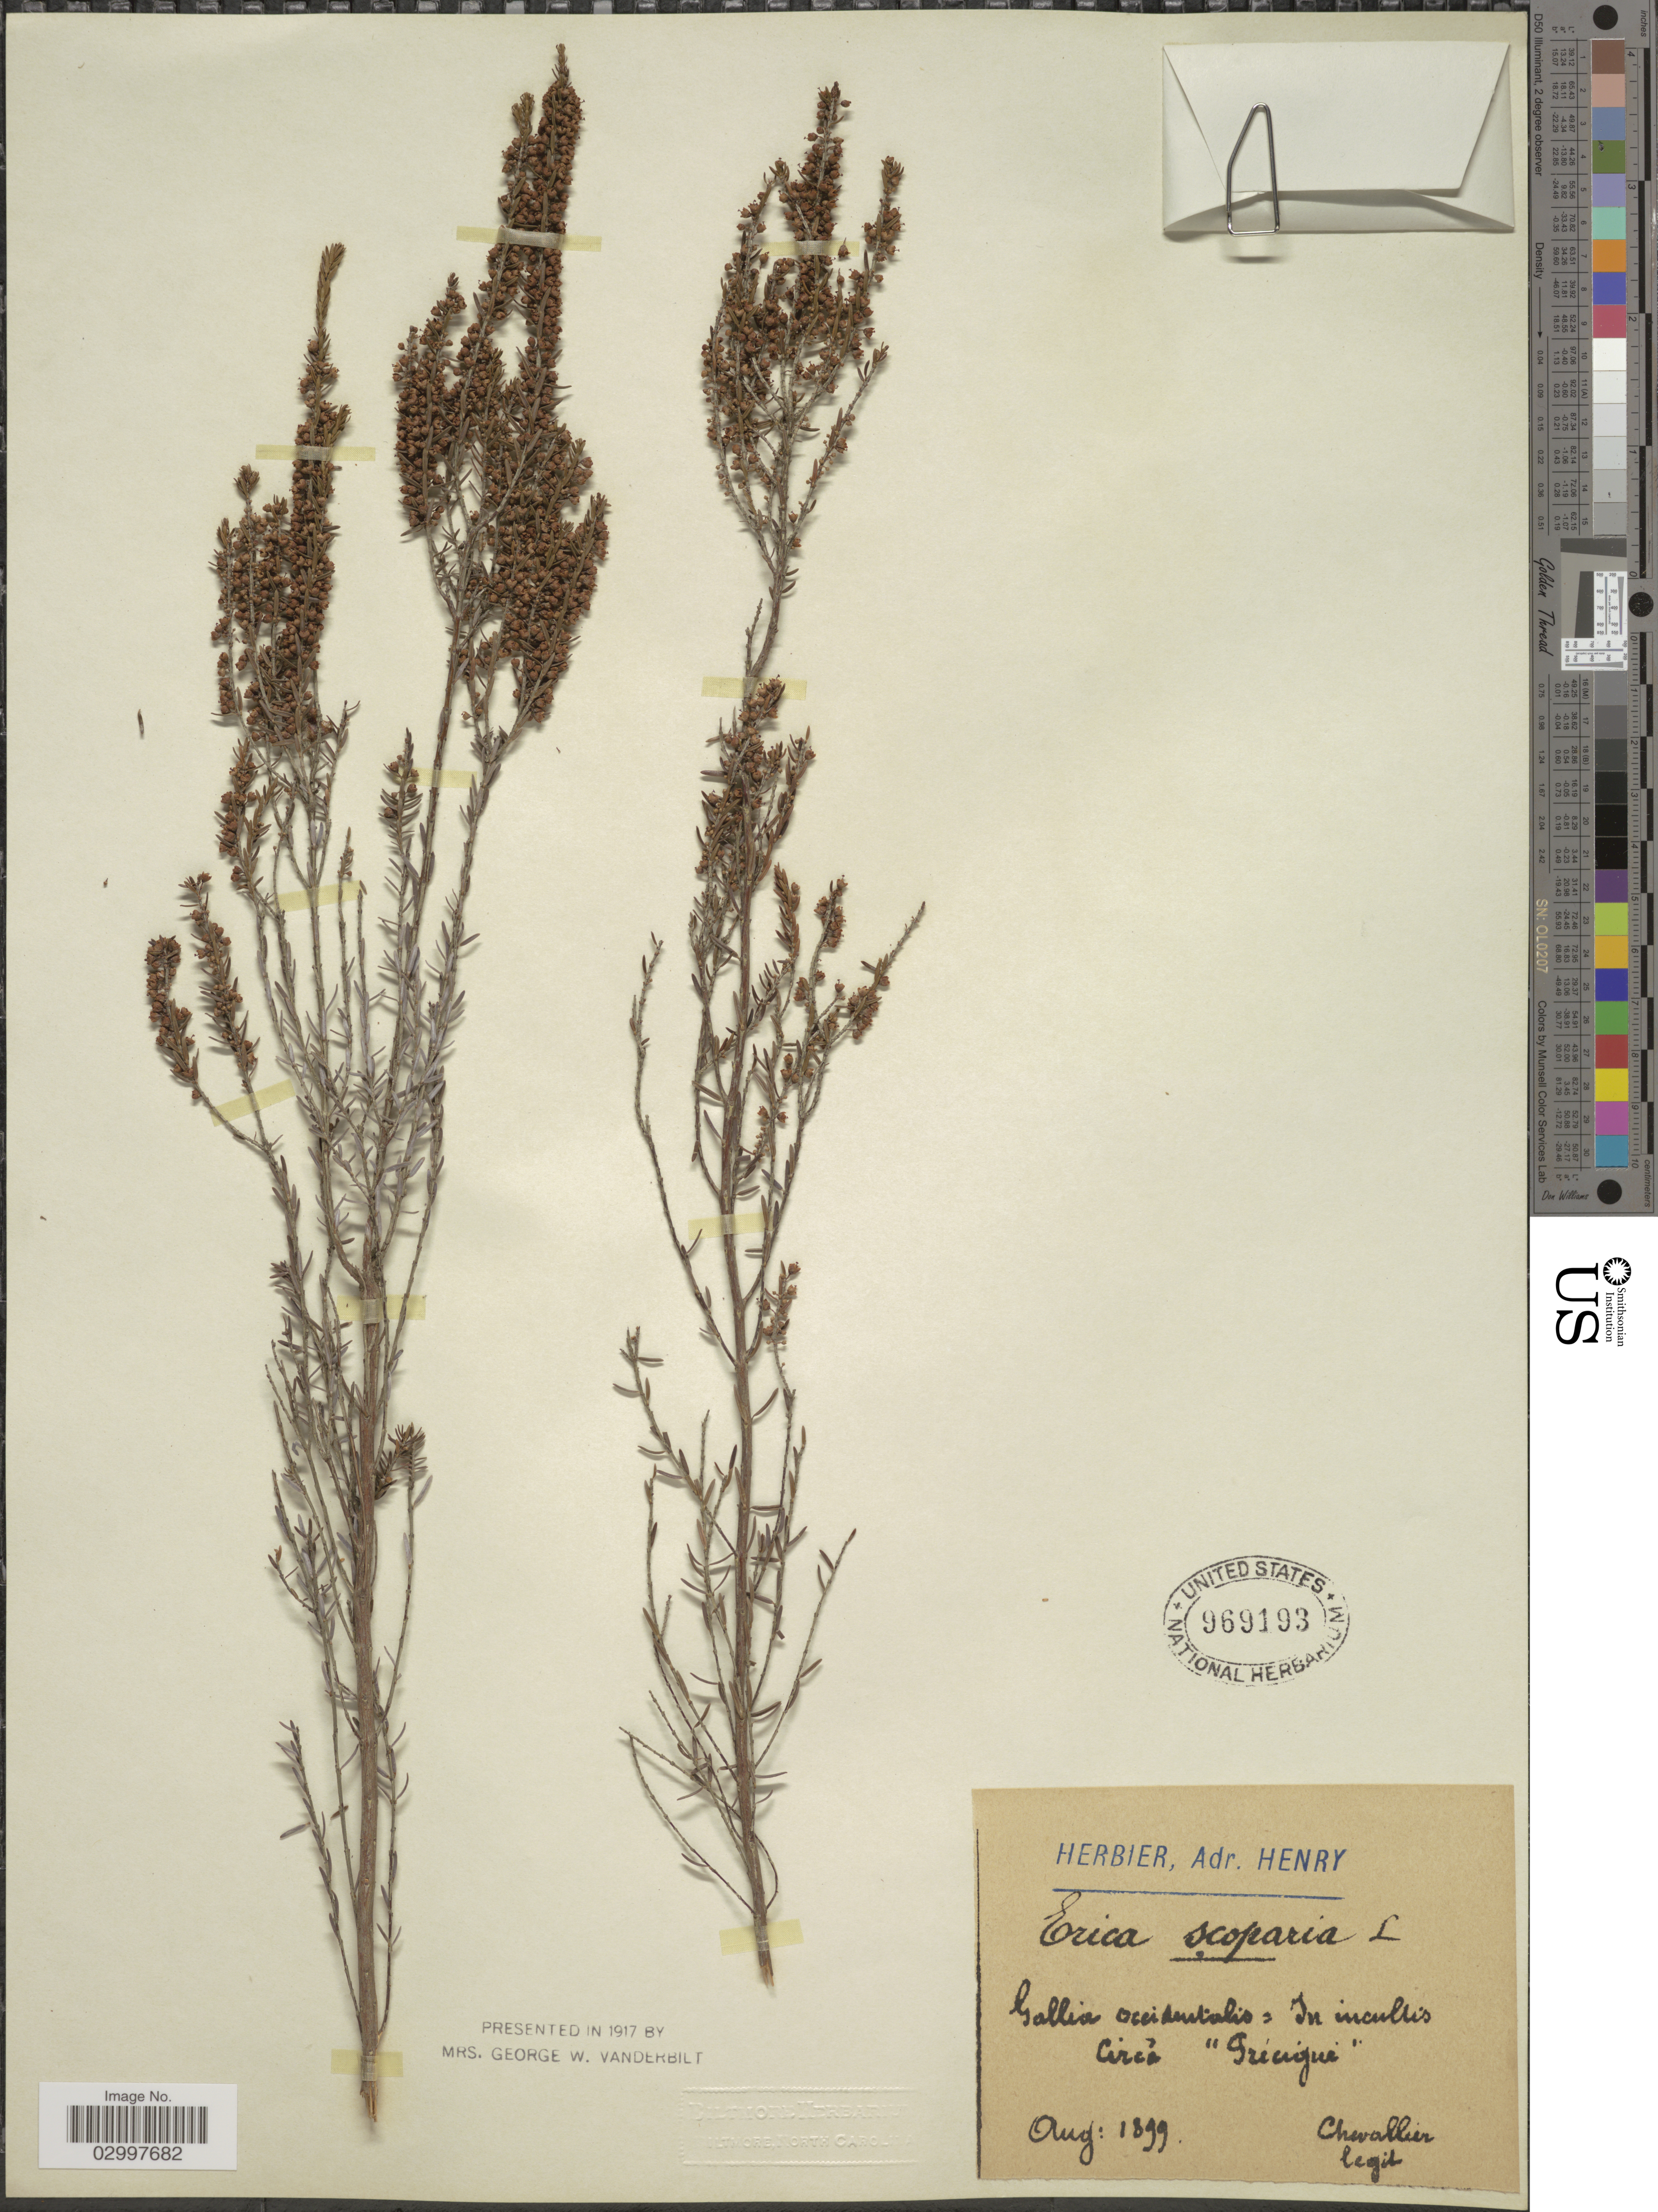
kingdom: Plantae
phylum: Tracheophyta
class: Magnoliopsida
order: Ericales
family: Ericaceae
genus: Erica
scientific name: Erica scoparia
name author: L.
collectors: Chevallier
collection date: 1899-08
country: France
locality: Gallia occidentalis: In incultis Circá "Trícigue" [interpreted].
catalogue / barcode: US 969193